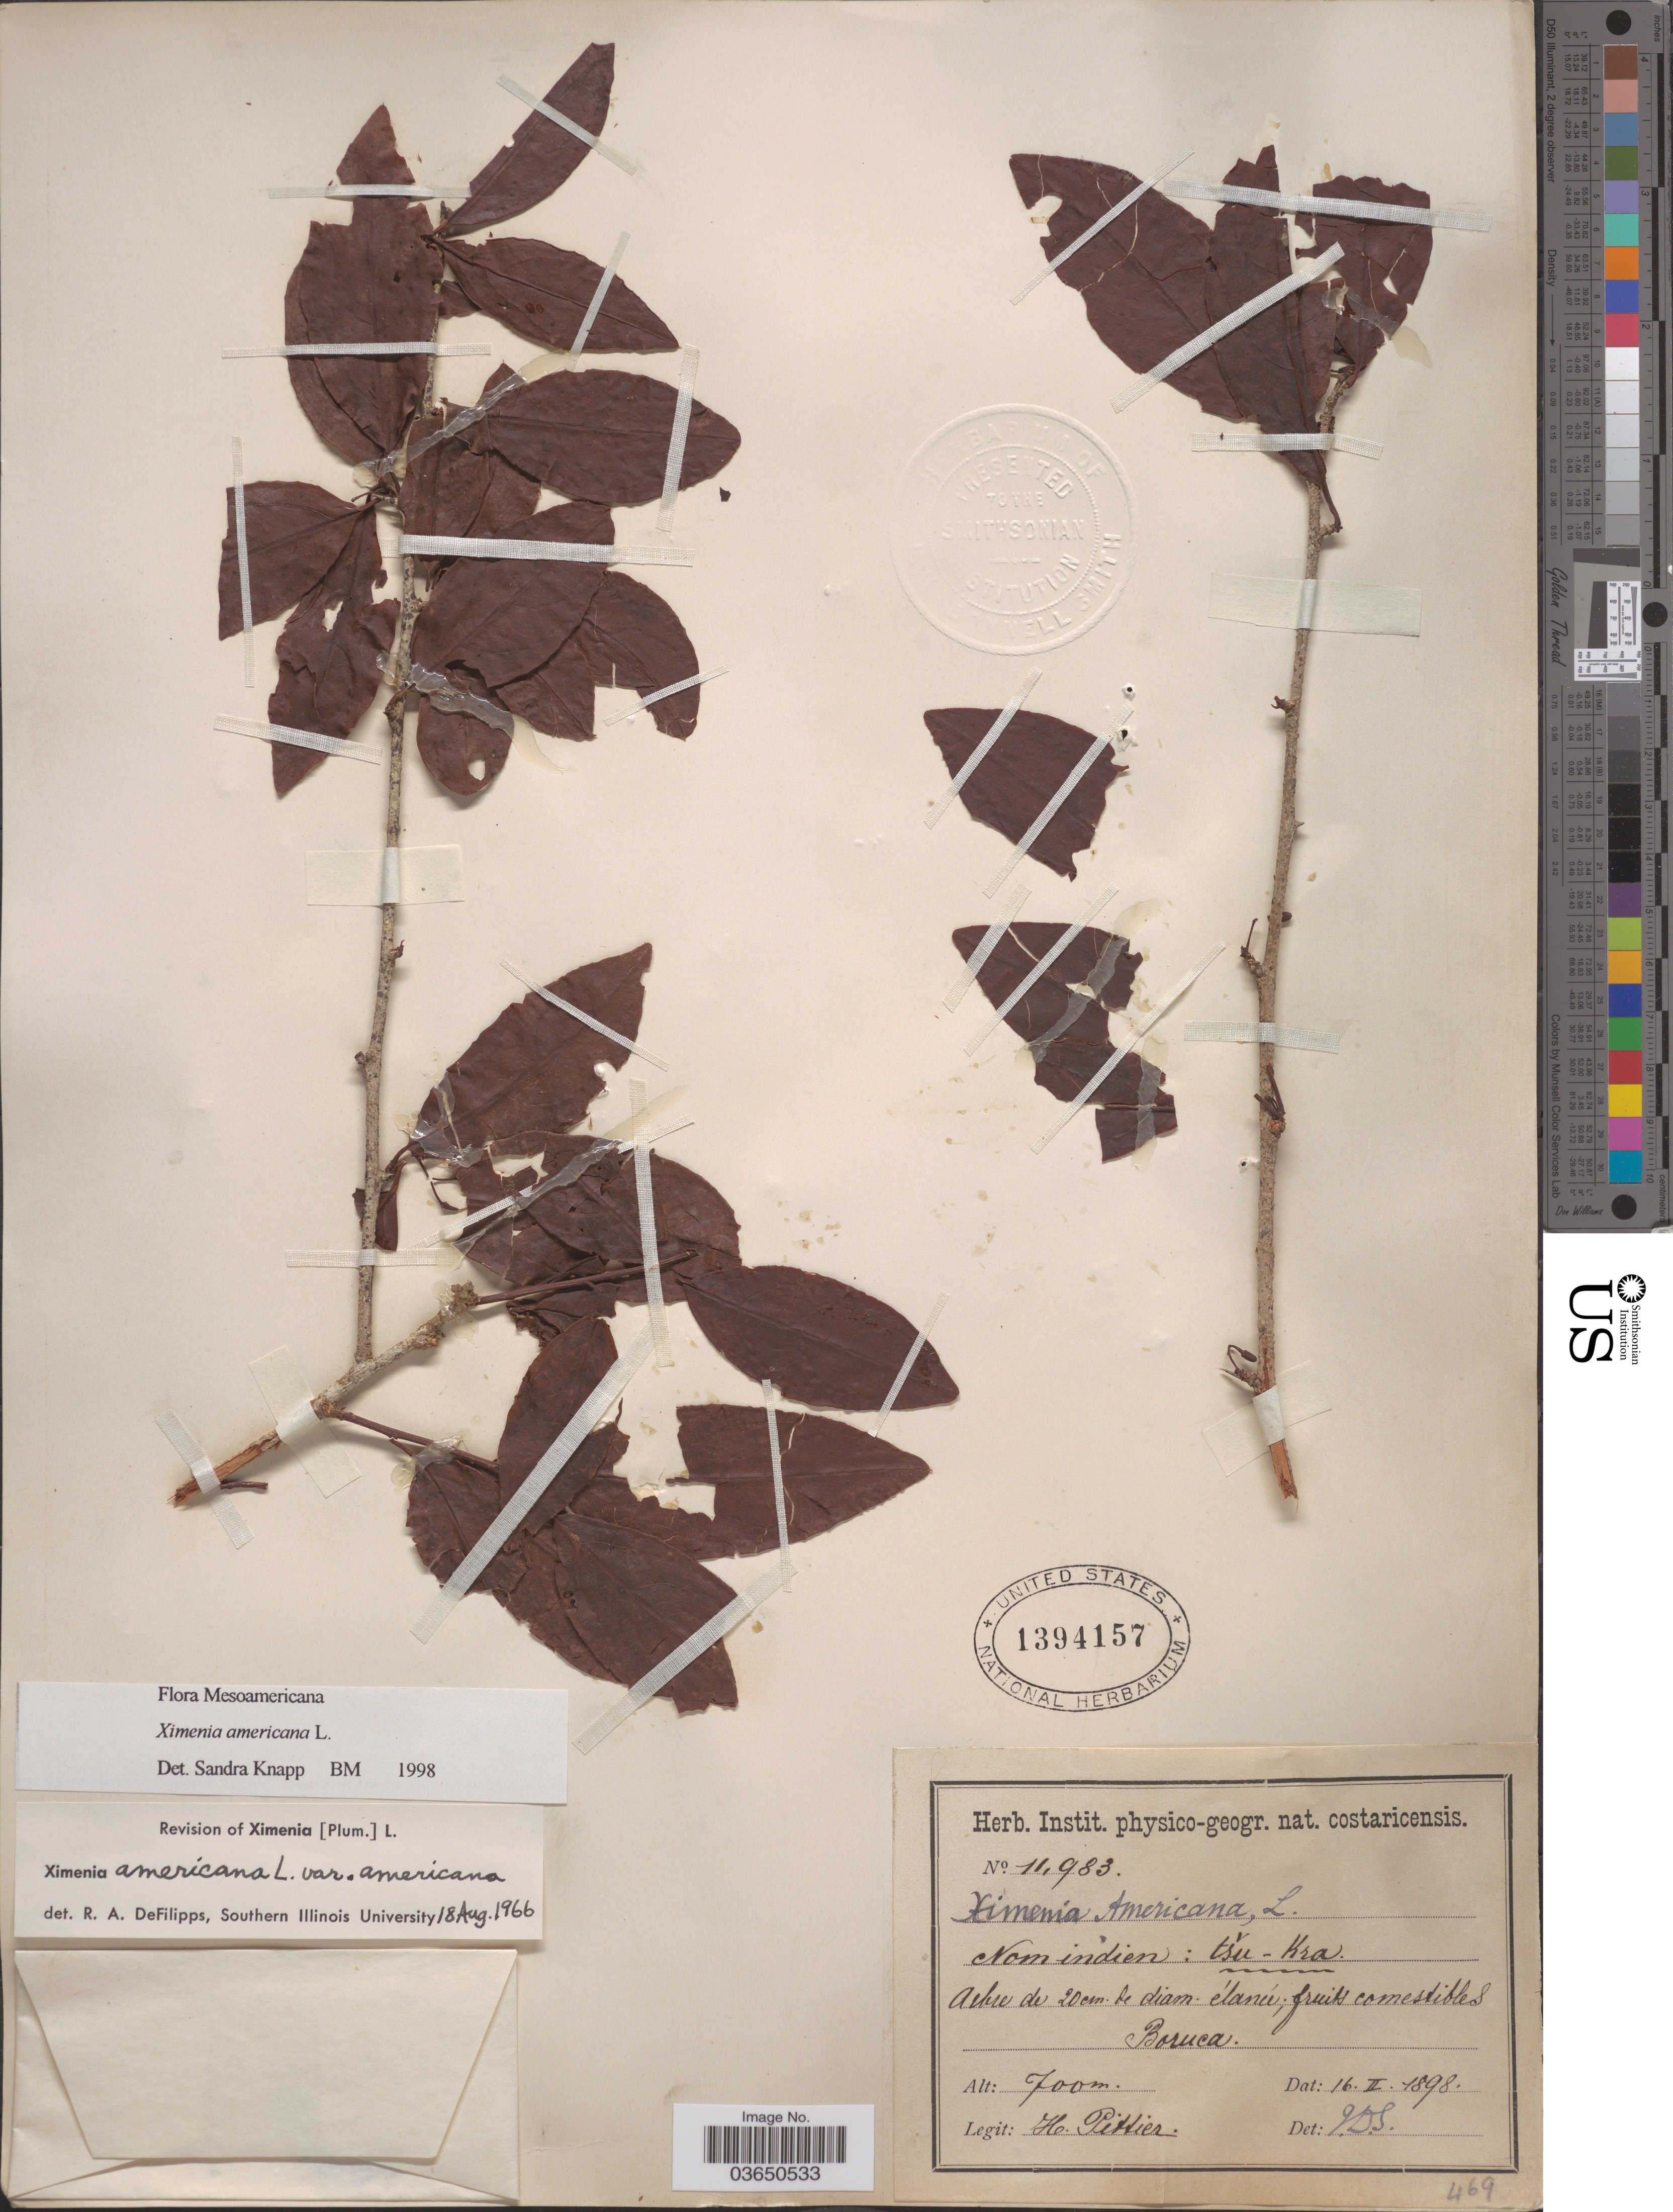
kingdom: Plantae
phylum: Tracheophyta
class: Magnoliopsida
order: Santalales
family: Ximeniaceae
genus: Ximenia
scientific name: Ximenia americana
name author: L.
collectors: H. F. Pittier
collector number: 11983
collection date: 1898-02-16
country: Costa Rica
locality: Boruca.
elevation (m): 700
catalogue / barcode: US 1394157